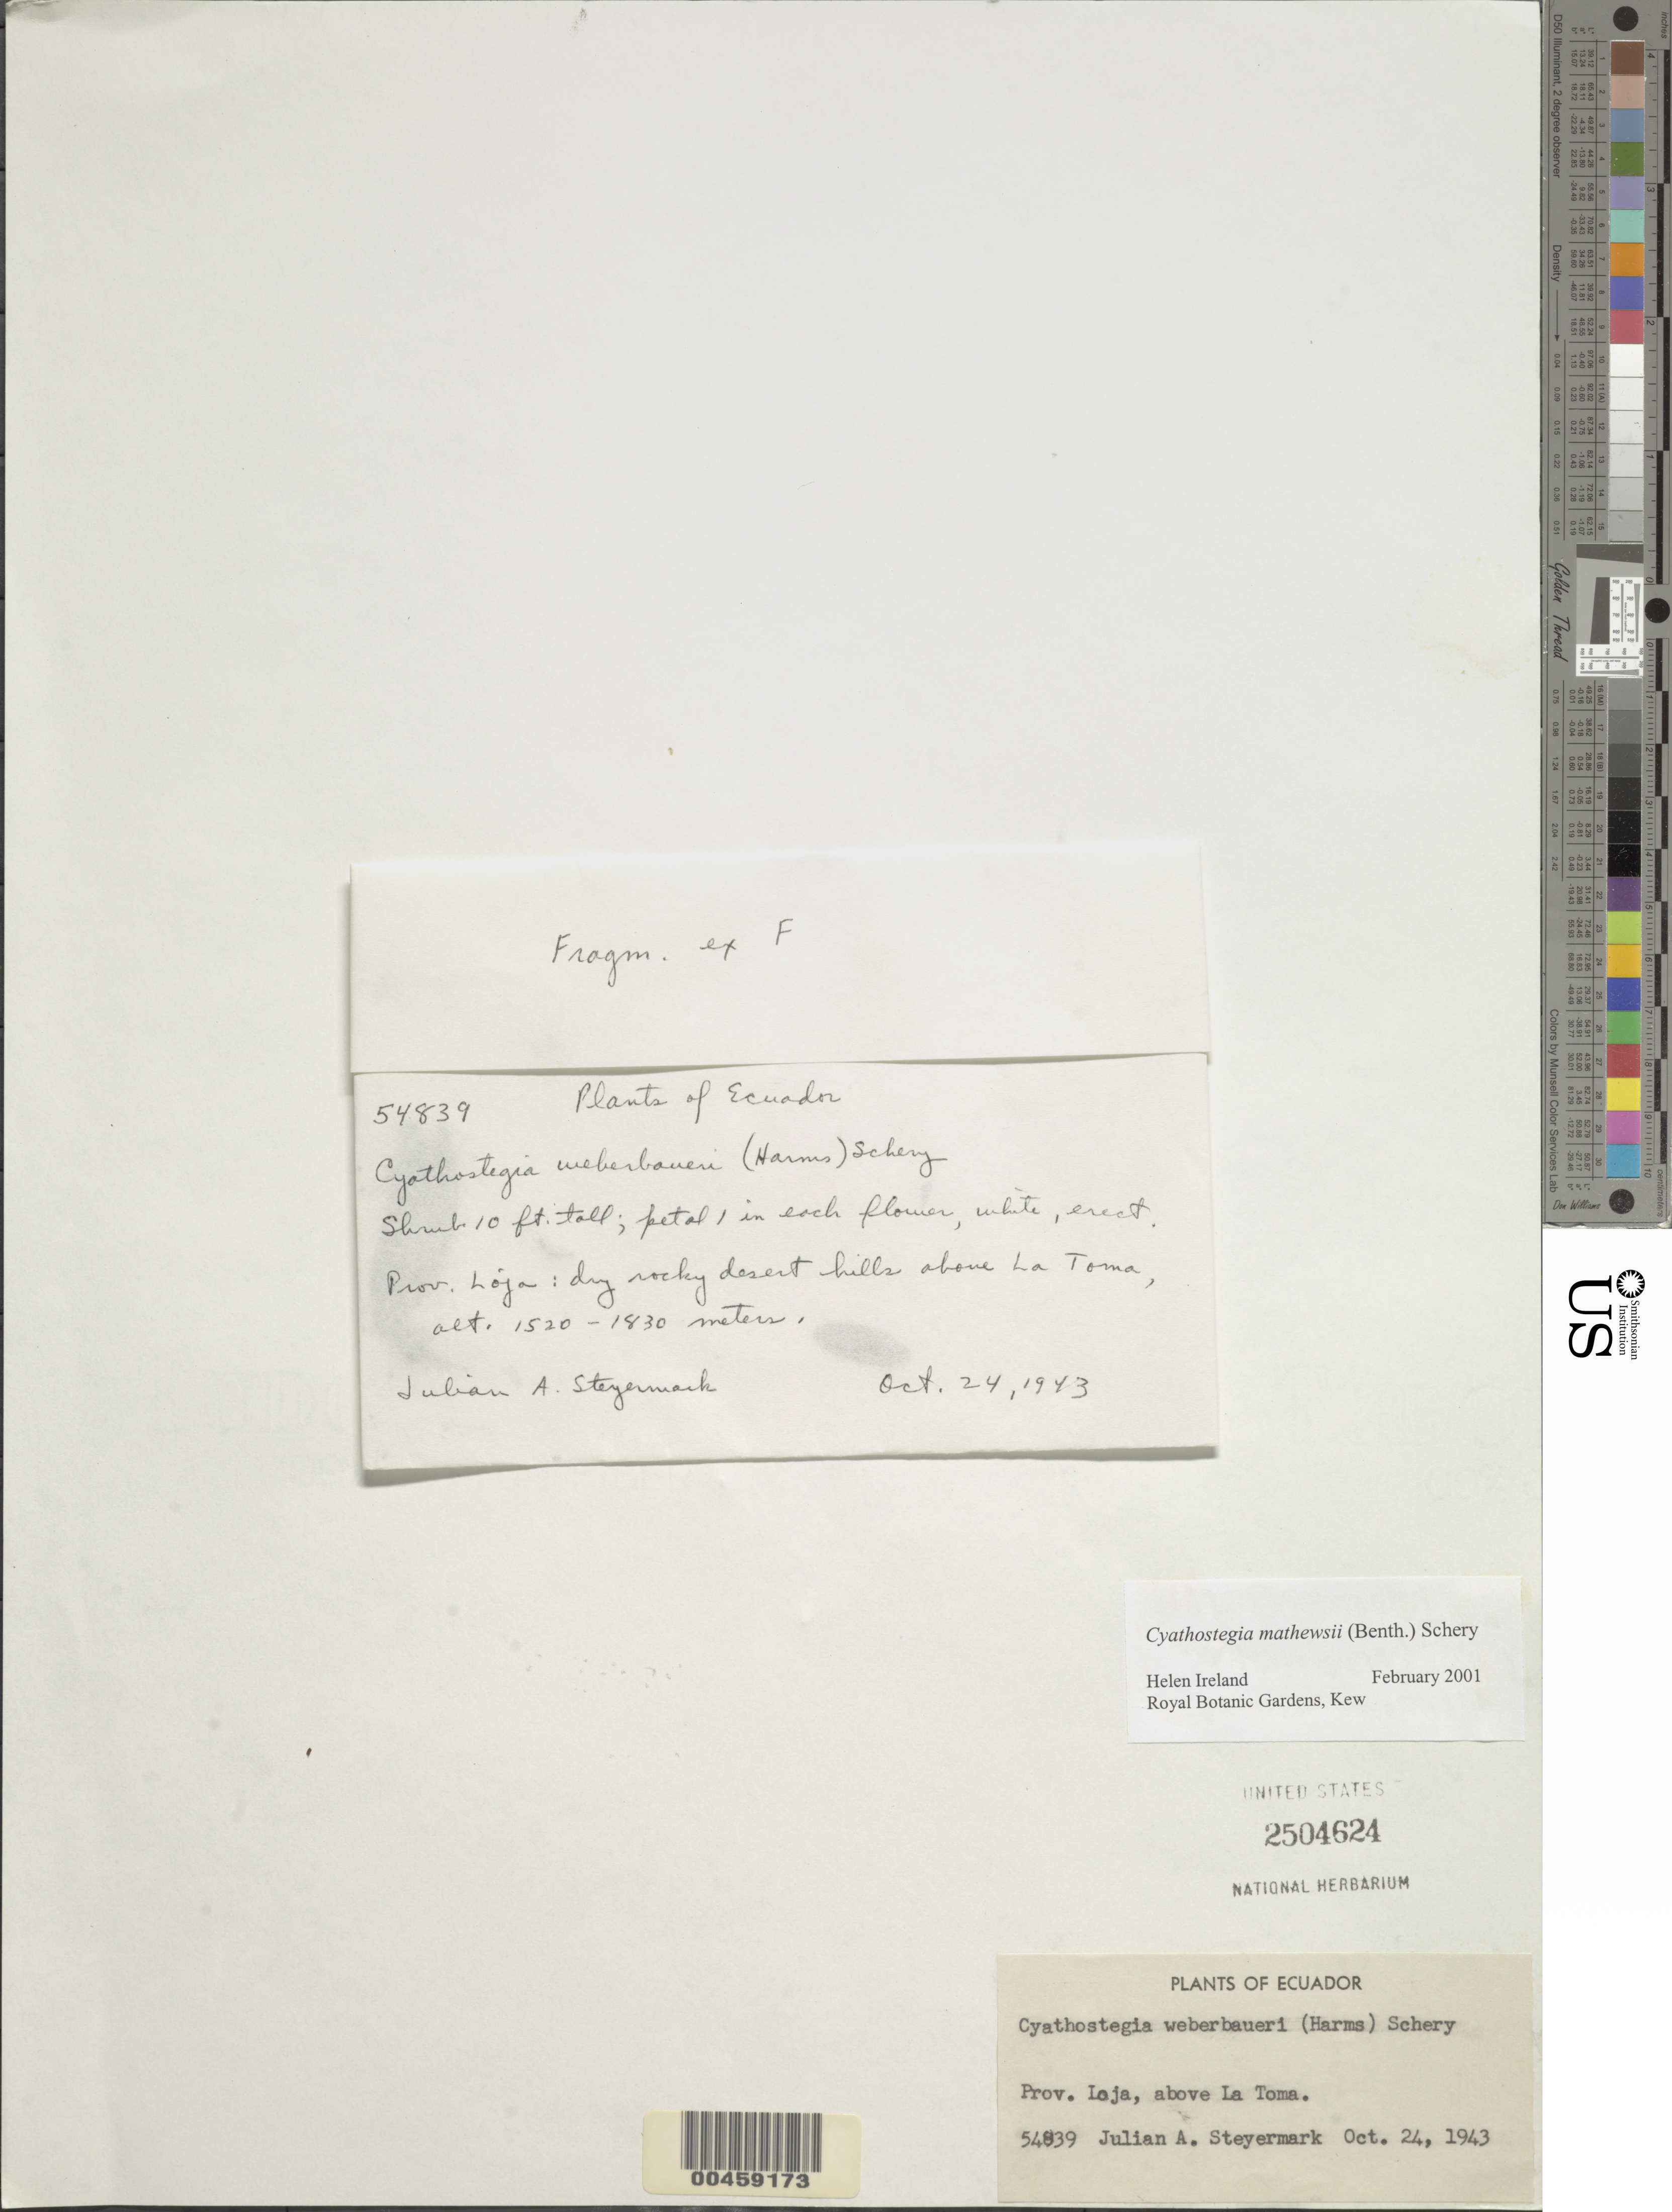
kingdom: Plantae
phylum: Tracheophyta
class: Magnoliopsida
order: Fabales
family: Fabaceae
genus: Cyathostegia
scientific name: Cyathostegia matthewsii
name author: (Benth.) Schery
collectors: J. Steyermark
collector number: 54839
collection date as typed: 24 Oct 1943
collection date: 1943-10-24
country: Ecuador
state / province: Loja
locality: La Toma, above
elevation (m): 1520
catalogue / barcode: US 2504624